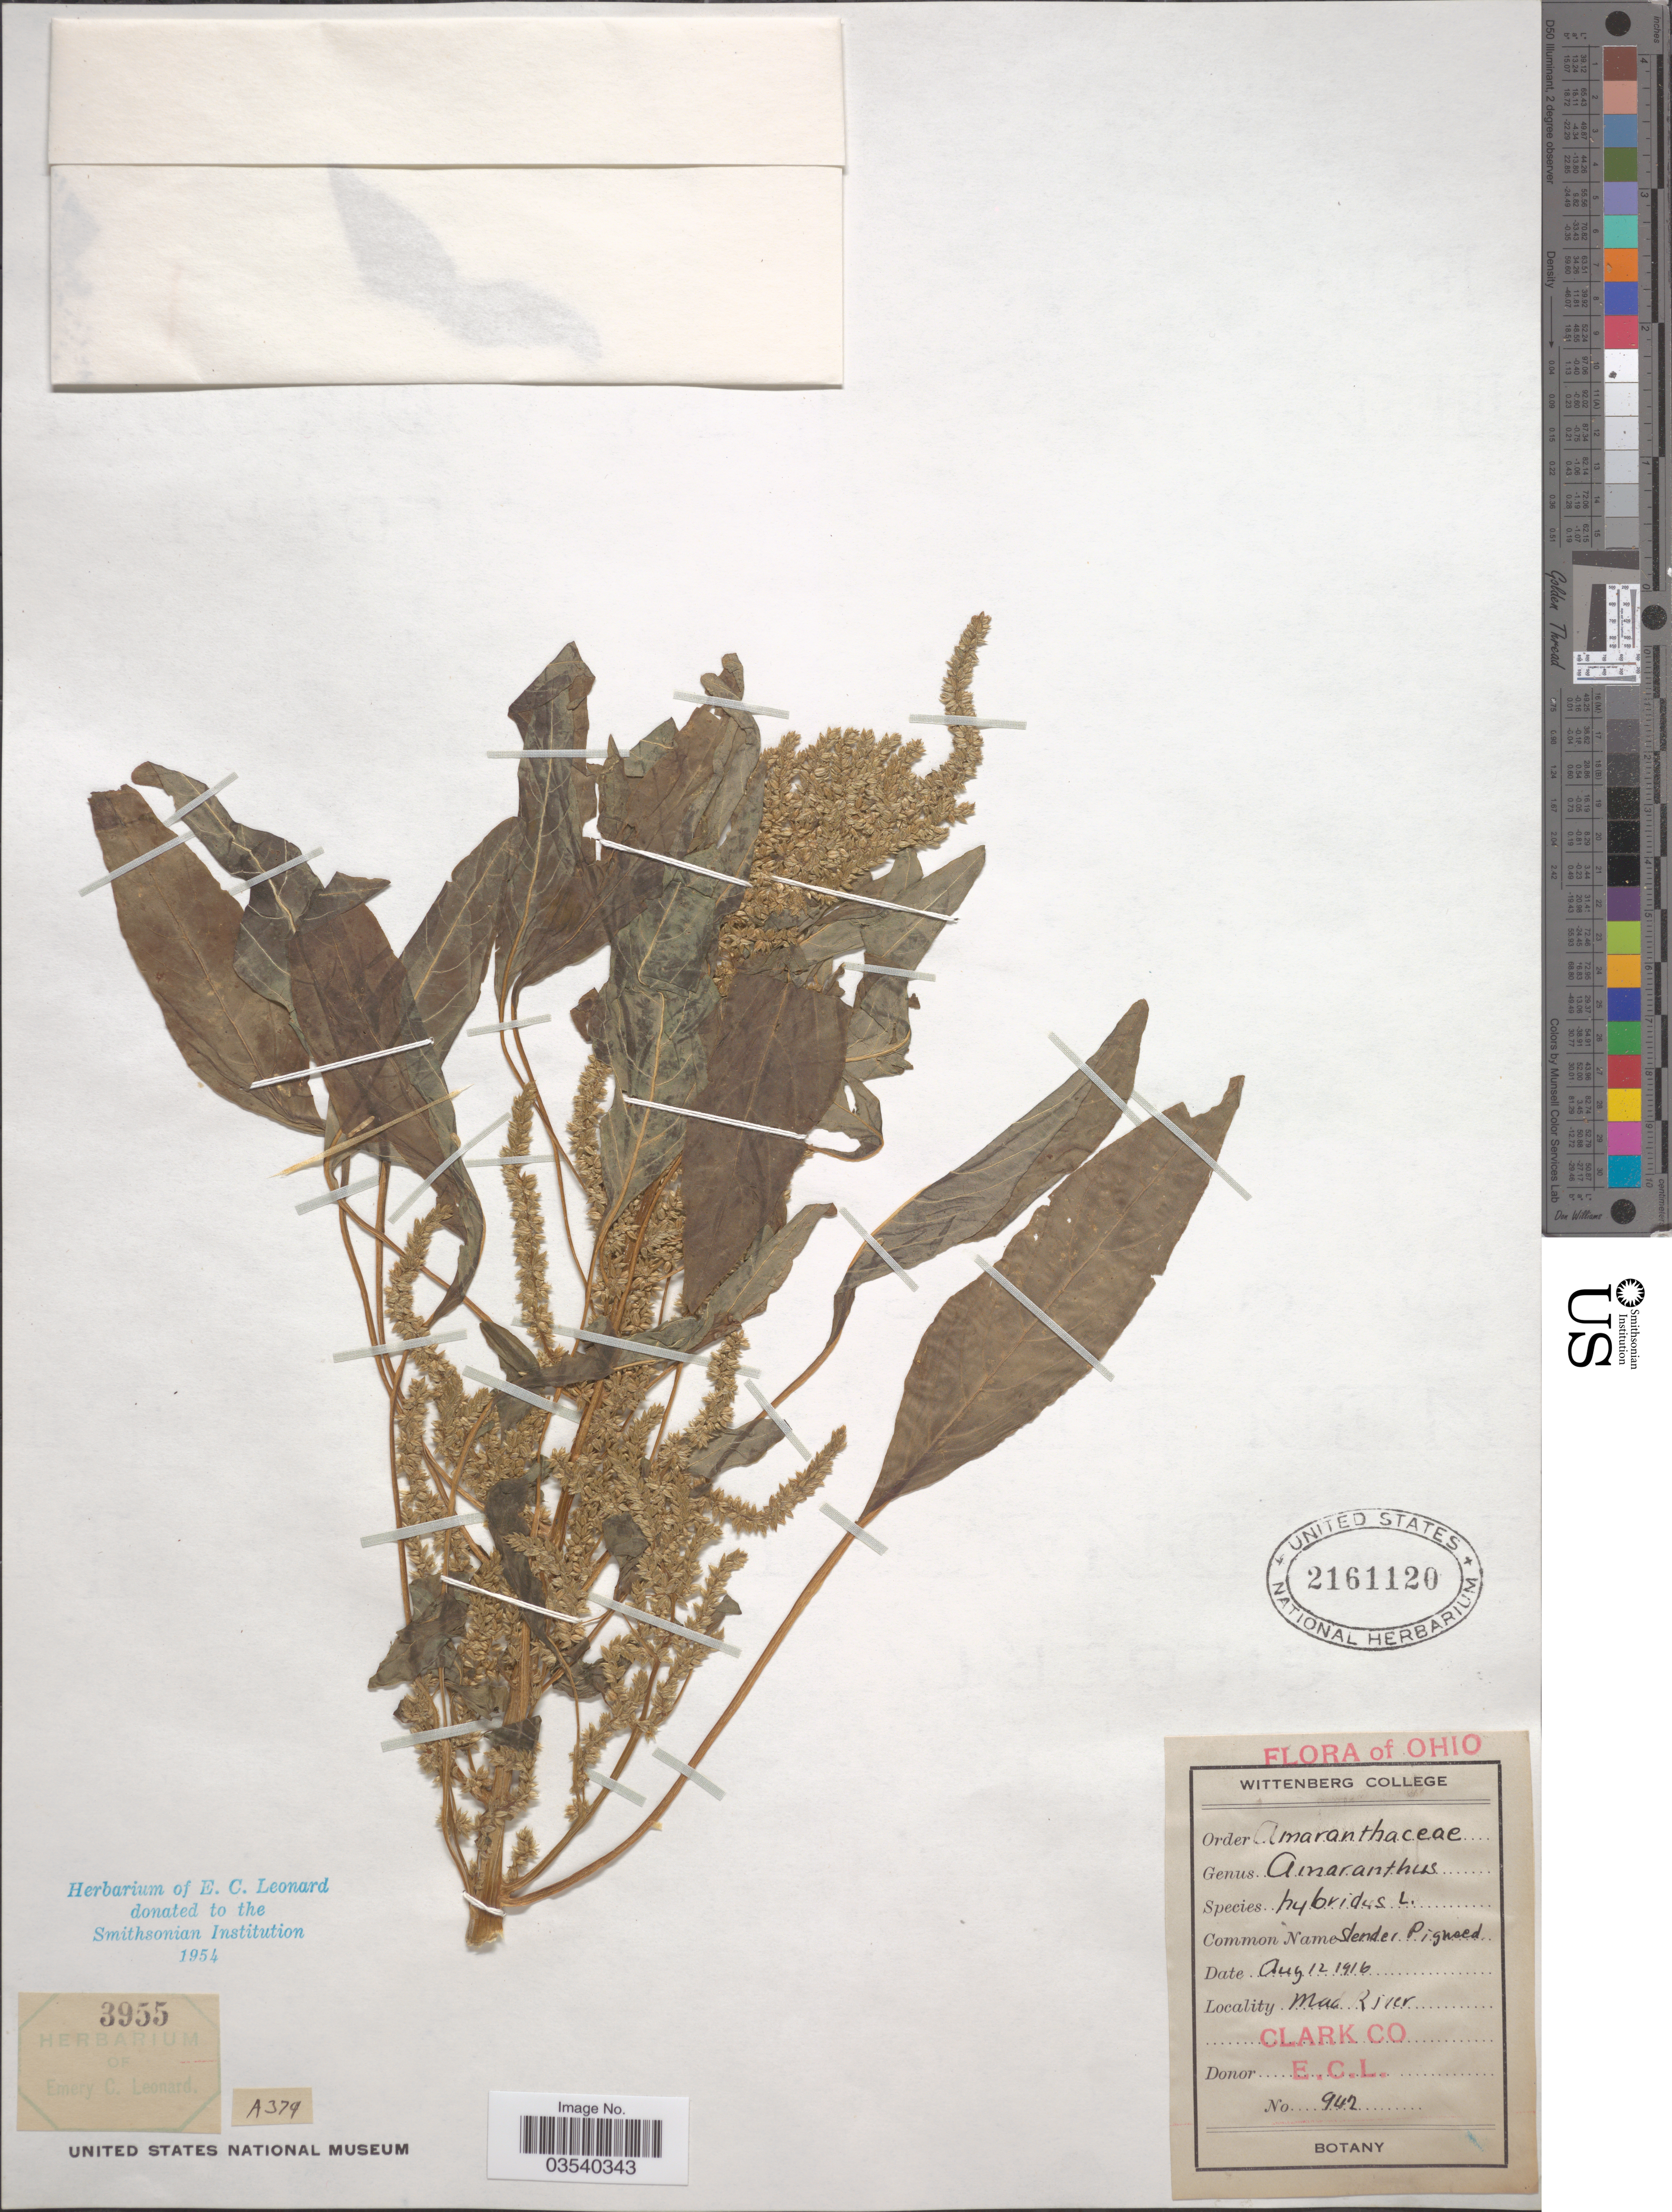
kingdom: Plantae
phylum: Tracheophyta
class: Magnoliopsida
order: Caryophyllales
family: Amaranthaceae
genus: Amaranthus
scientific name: Amaranthus cannabinus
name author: (L.) E.G. F. Sauer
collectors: E. C. Leonard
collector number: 942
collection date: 1916-08-12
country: United States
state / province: Ohio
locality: Mad River. Clark Co.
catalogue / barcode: US 2161120